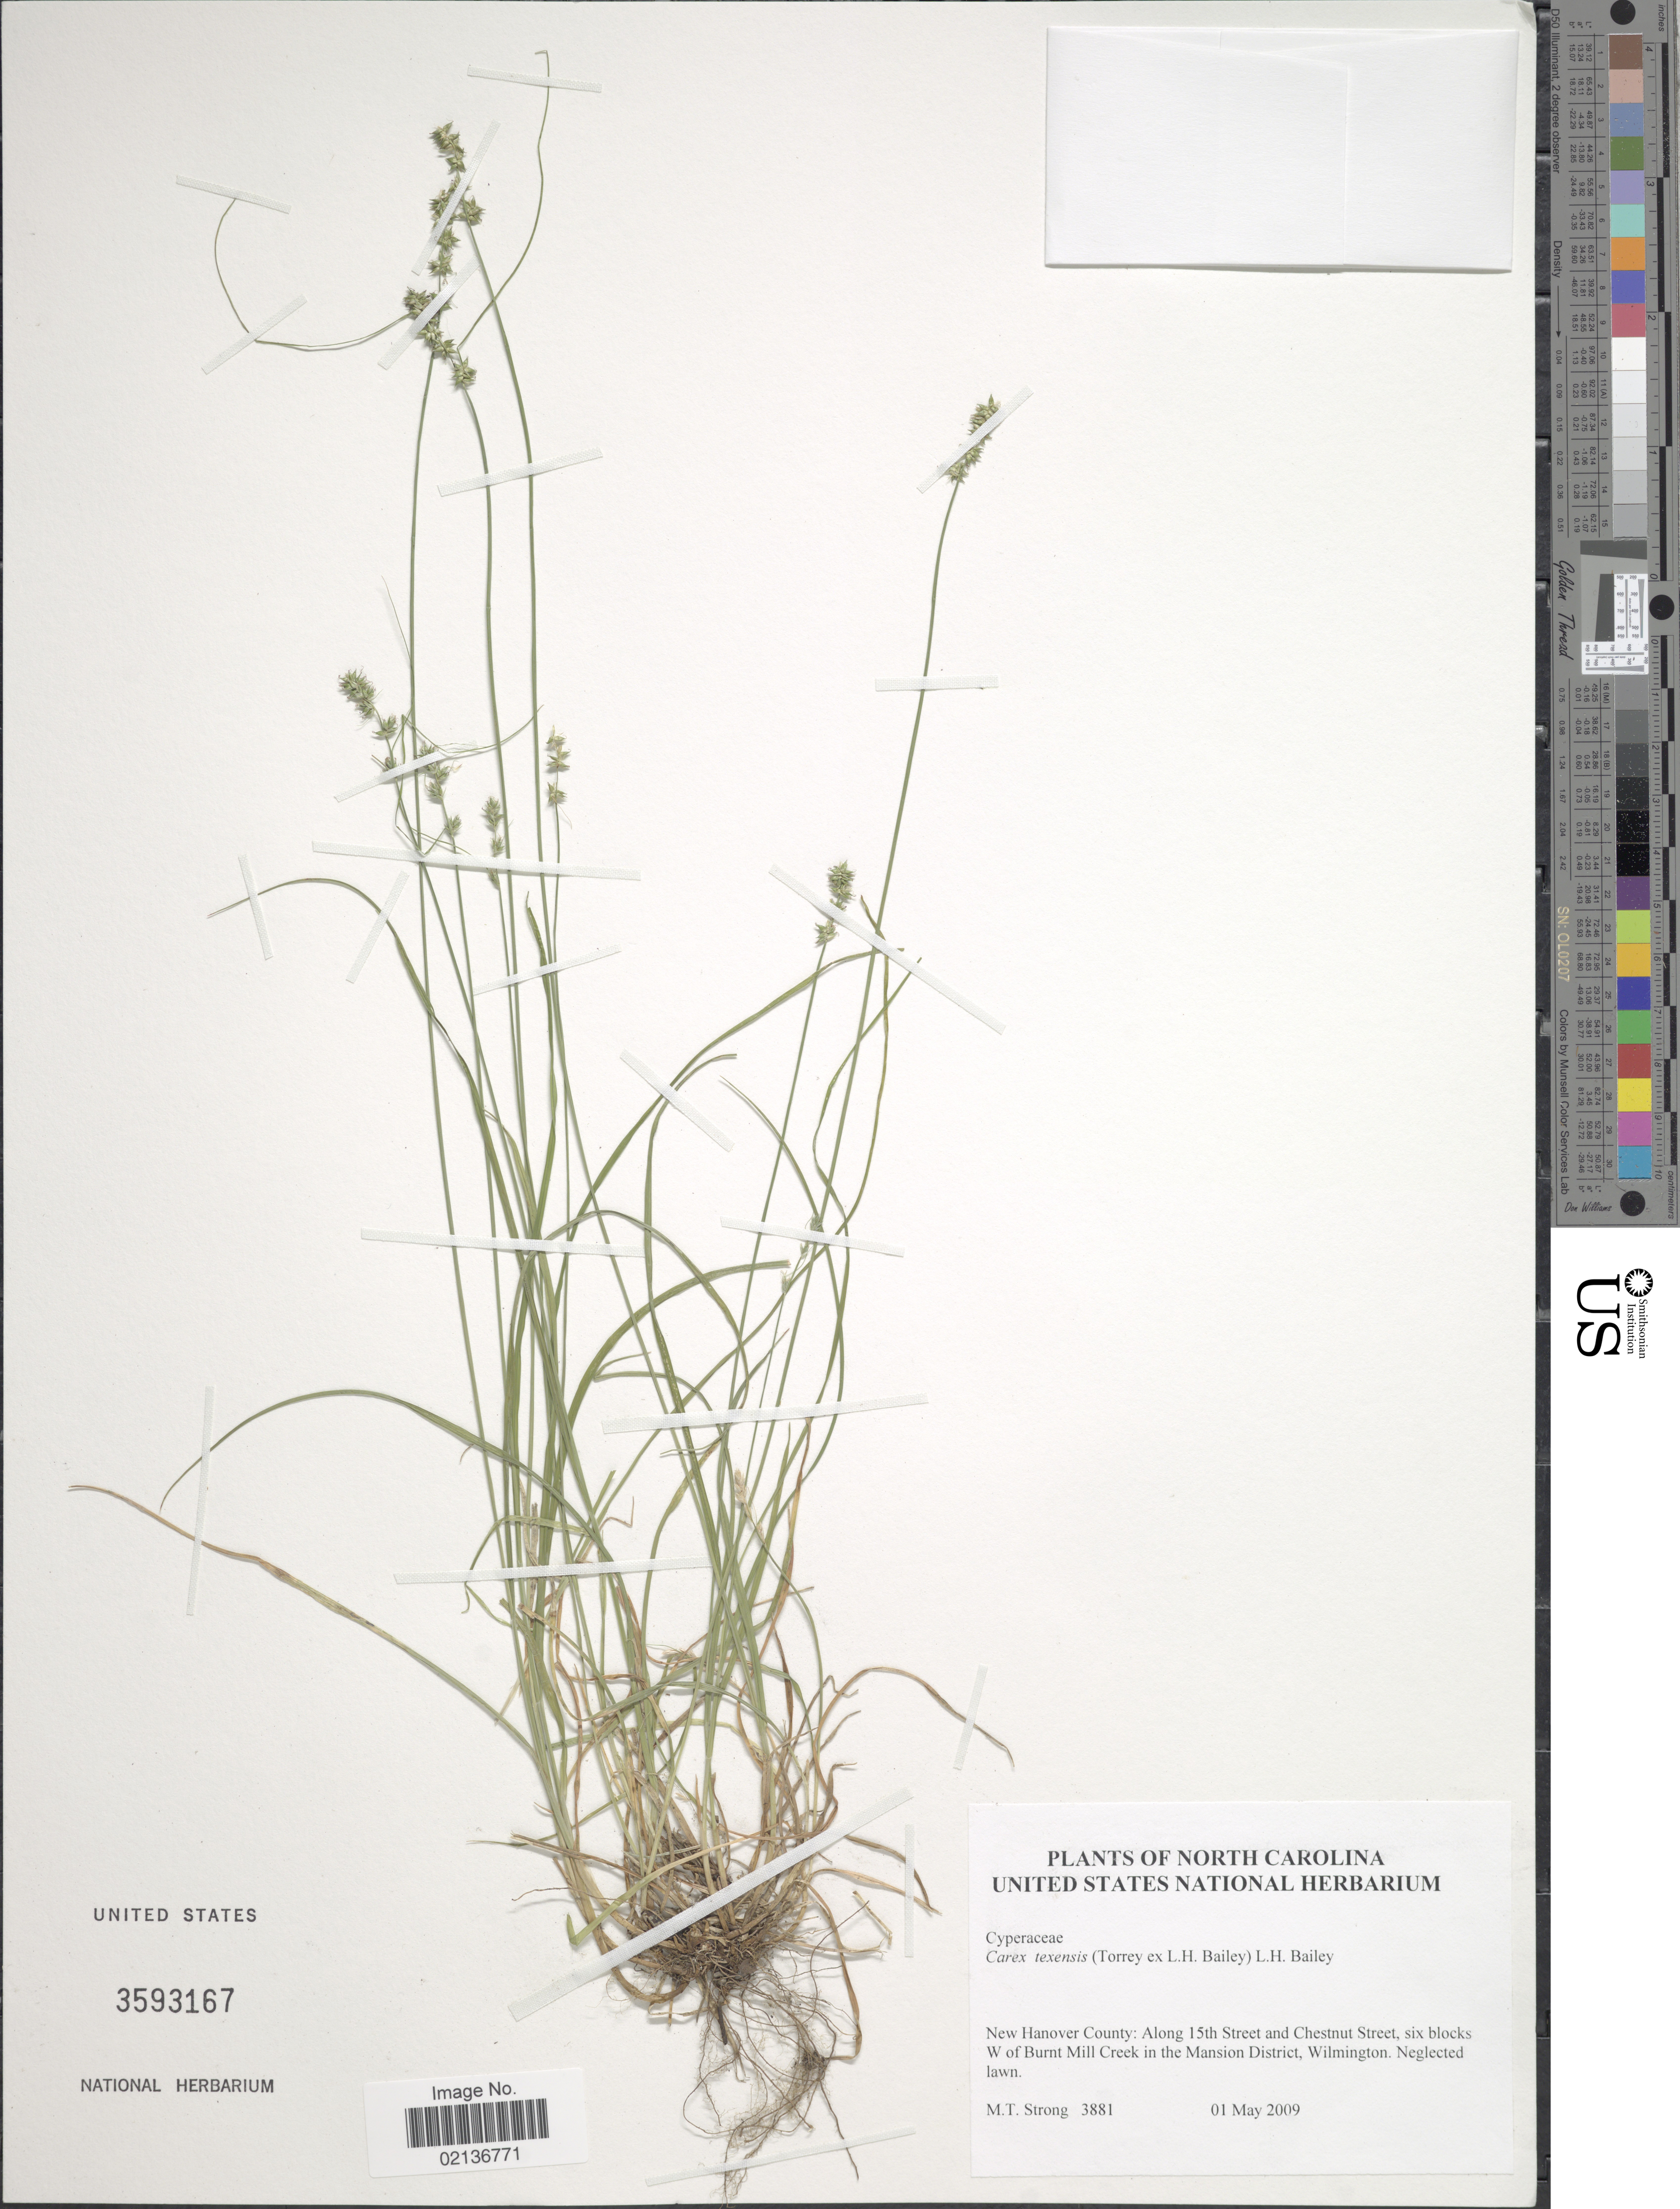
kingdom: Plantae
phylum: Tracheophyta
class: Liliopsida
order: Poales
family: Cyperaceae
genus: Carex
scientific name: Carex texensis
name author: (Torr. ex L.H. Bailey) L.H. Bailey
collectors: M. T. Strong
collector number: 3881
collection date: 2009-05-01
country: United States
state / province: North Carolina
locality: New Hanover County: Along 15th Street and Chestnut Street, six blocks W of Burnt Mill Creek in the Mansion District, Wilmington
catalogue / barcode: US 3593167